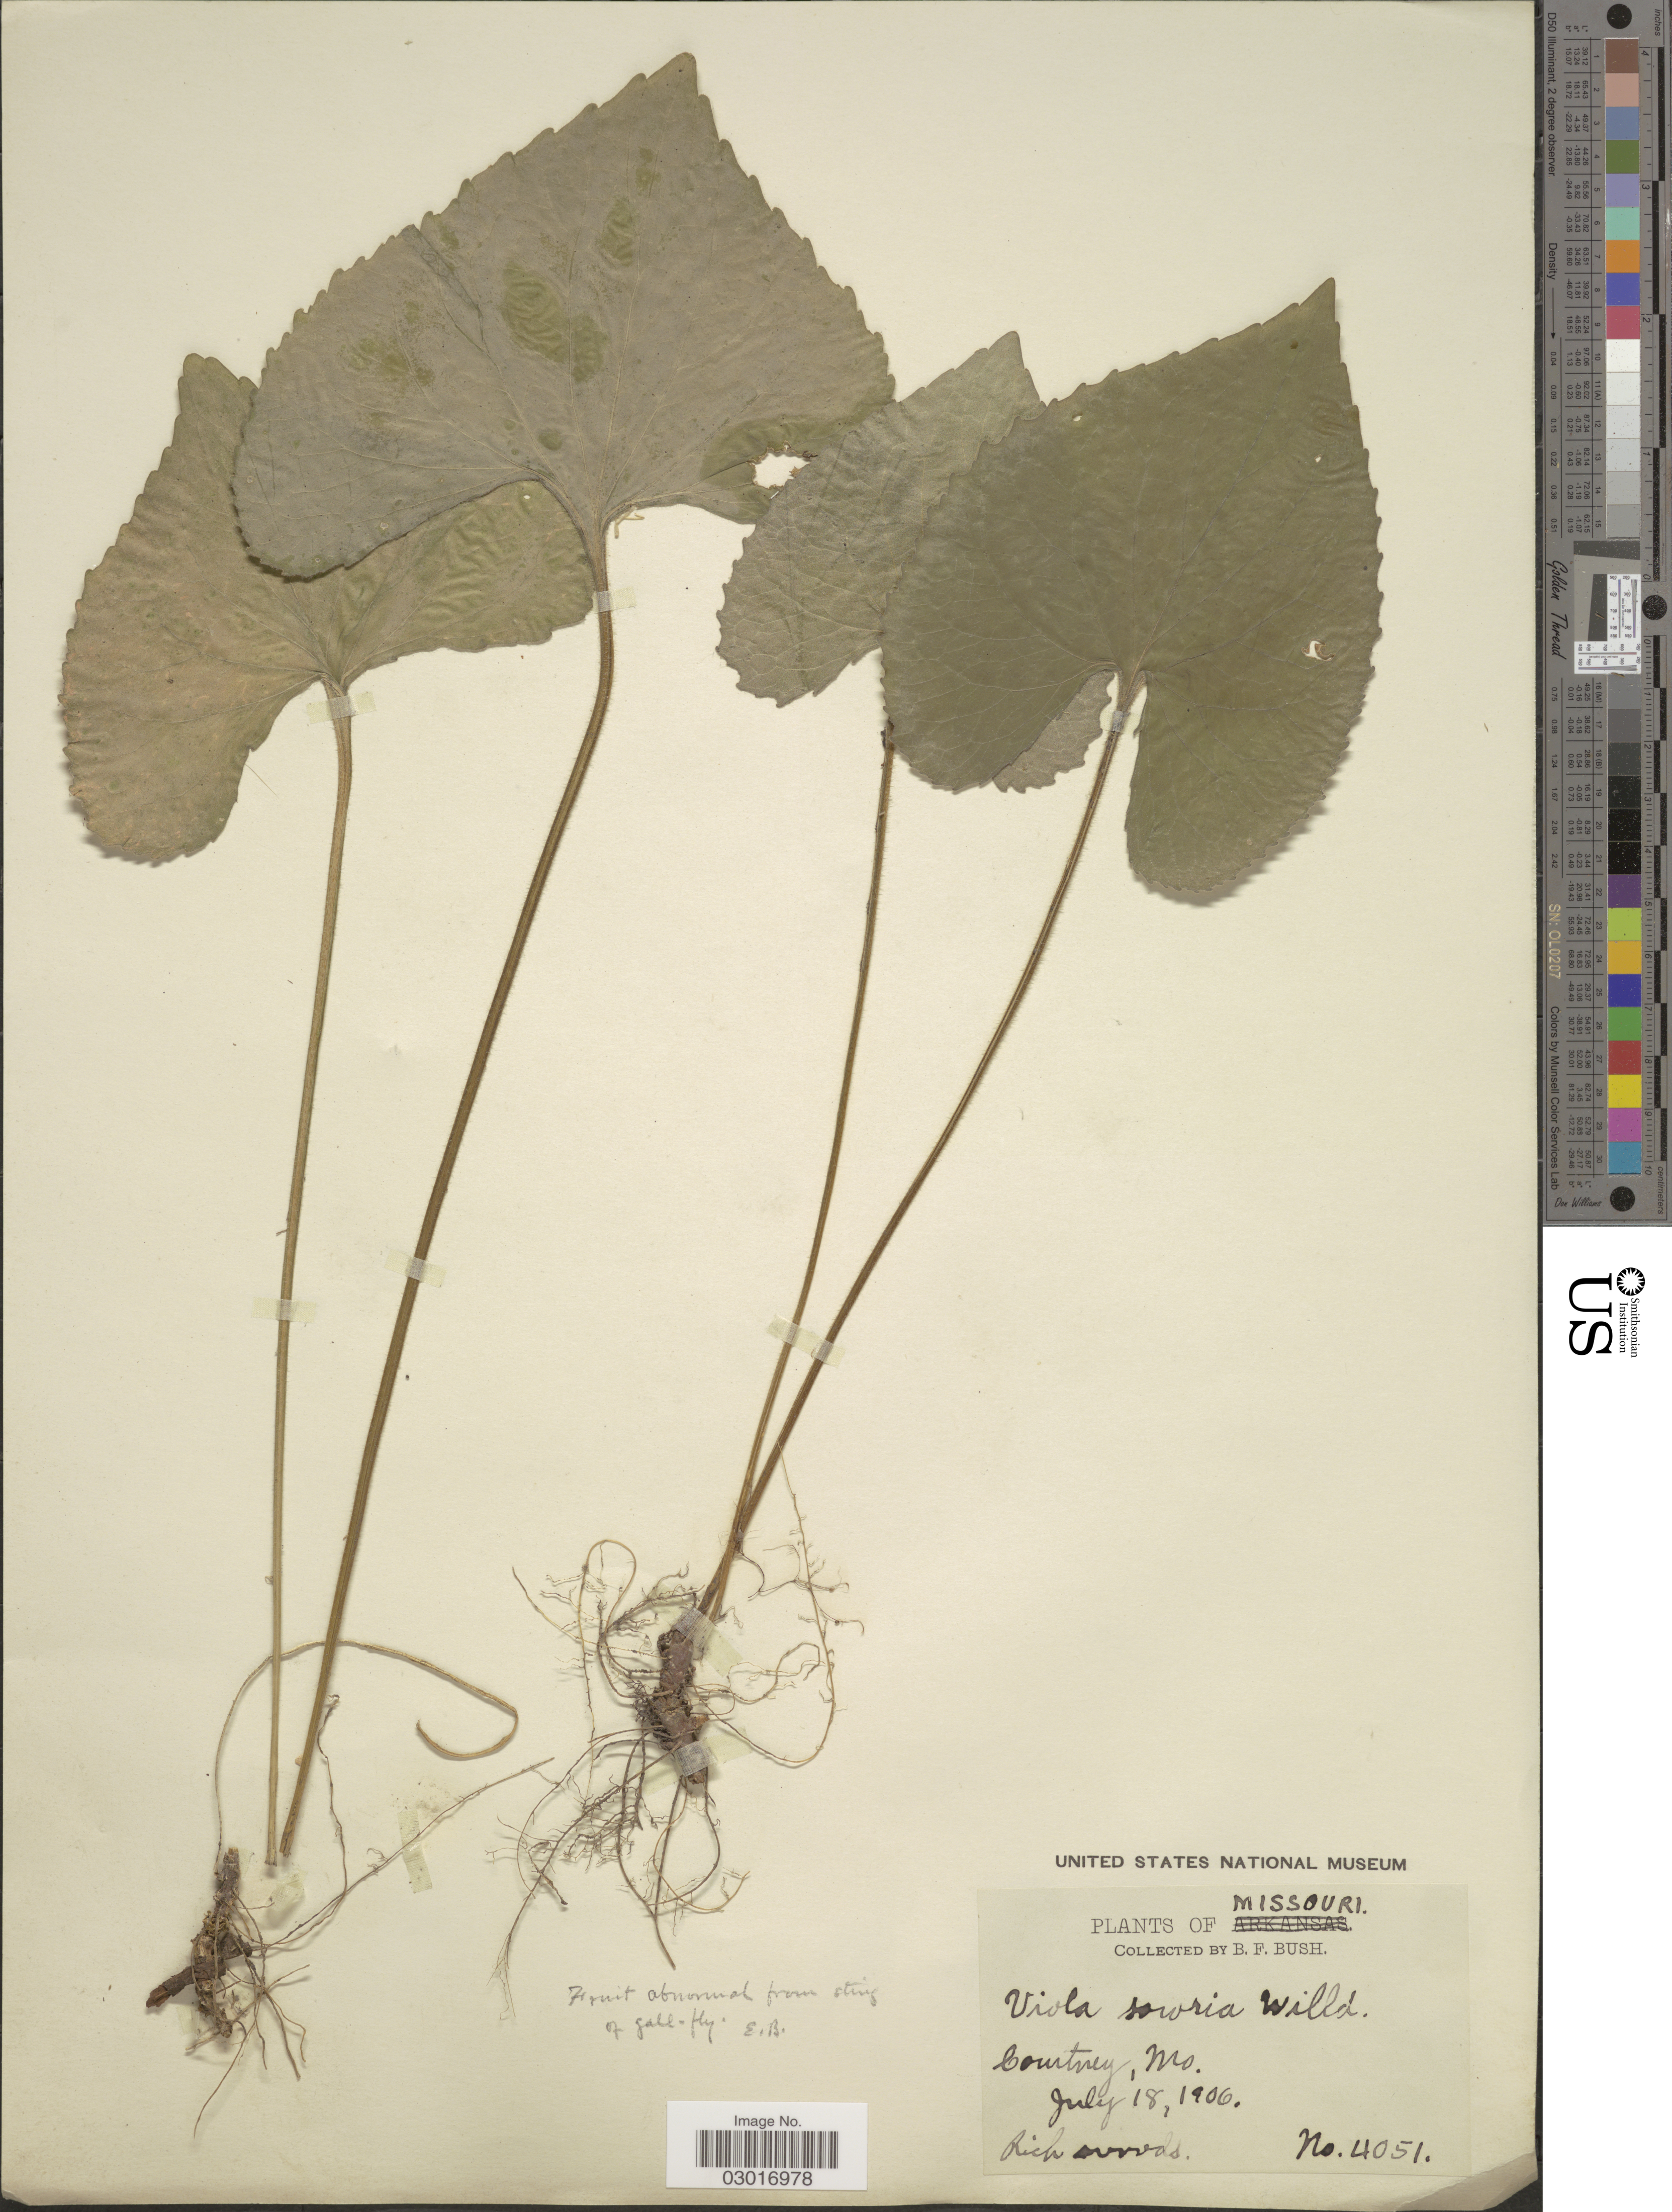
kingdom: Plantae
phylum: Tracheophyta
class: Magnoliopsida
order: Malpighiales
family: Violaceae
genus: Viola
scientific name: Viola sororia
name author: Willd.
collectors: B. F. Bush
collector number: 4051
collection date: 1906-07-18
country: United States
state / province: Missouri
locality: Courtney.